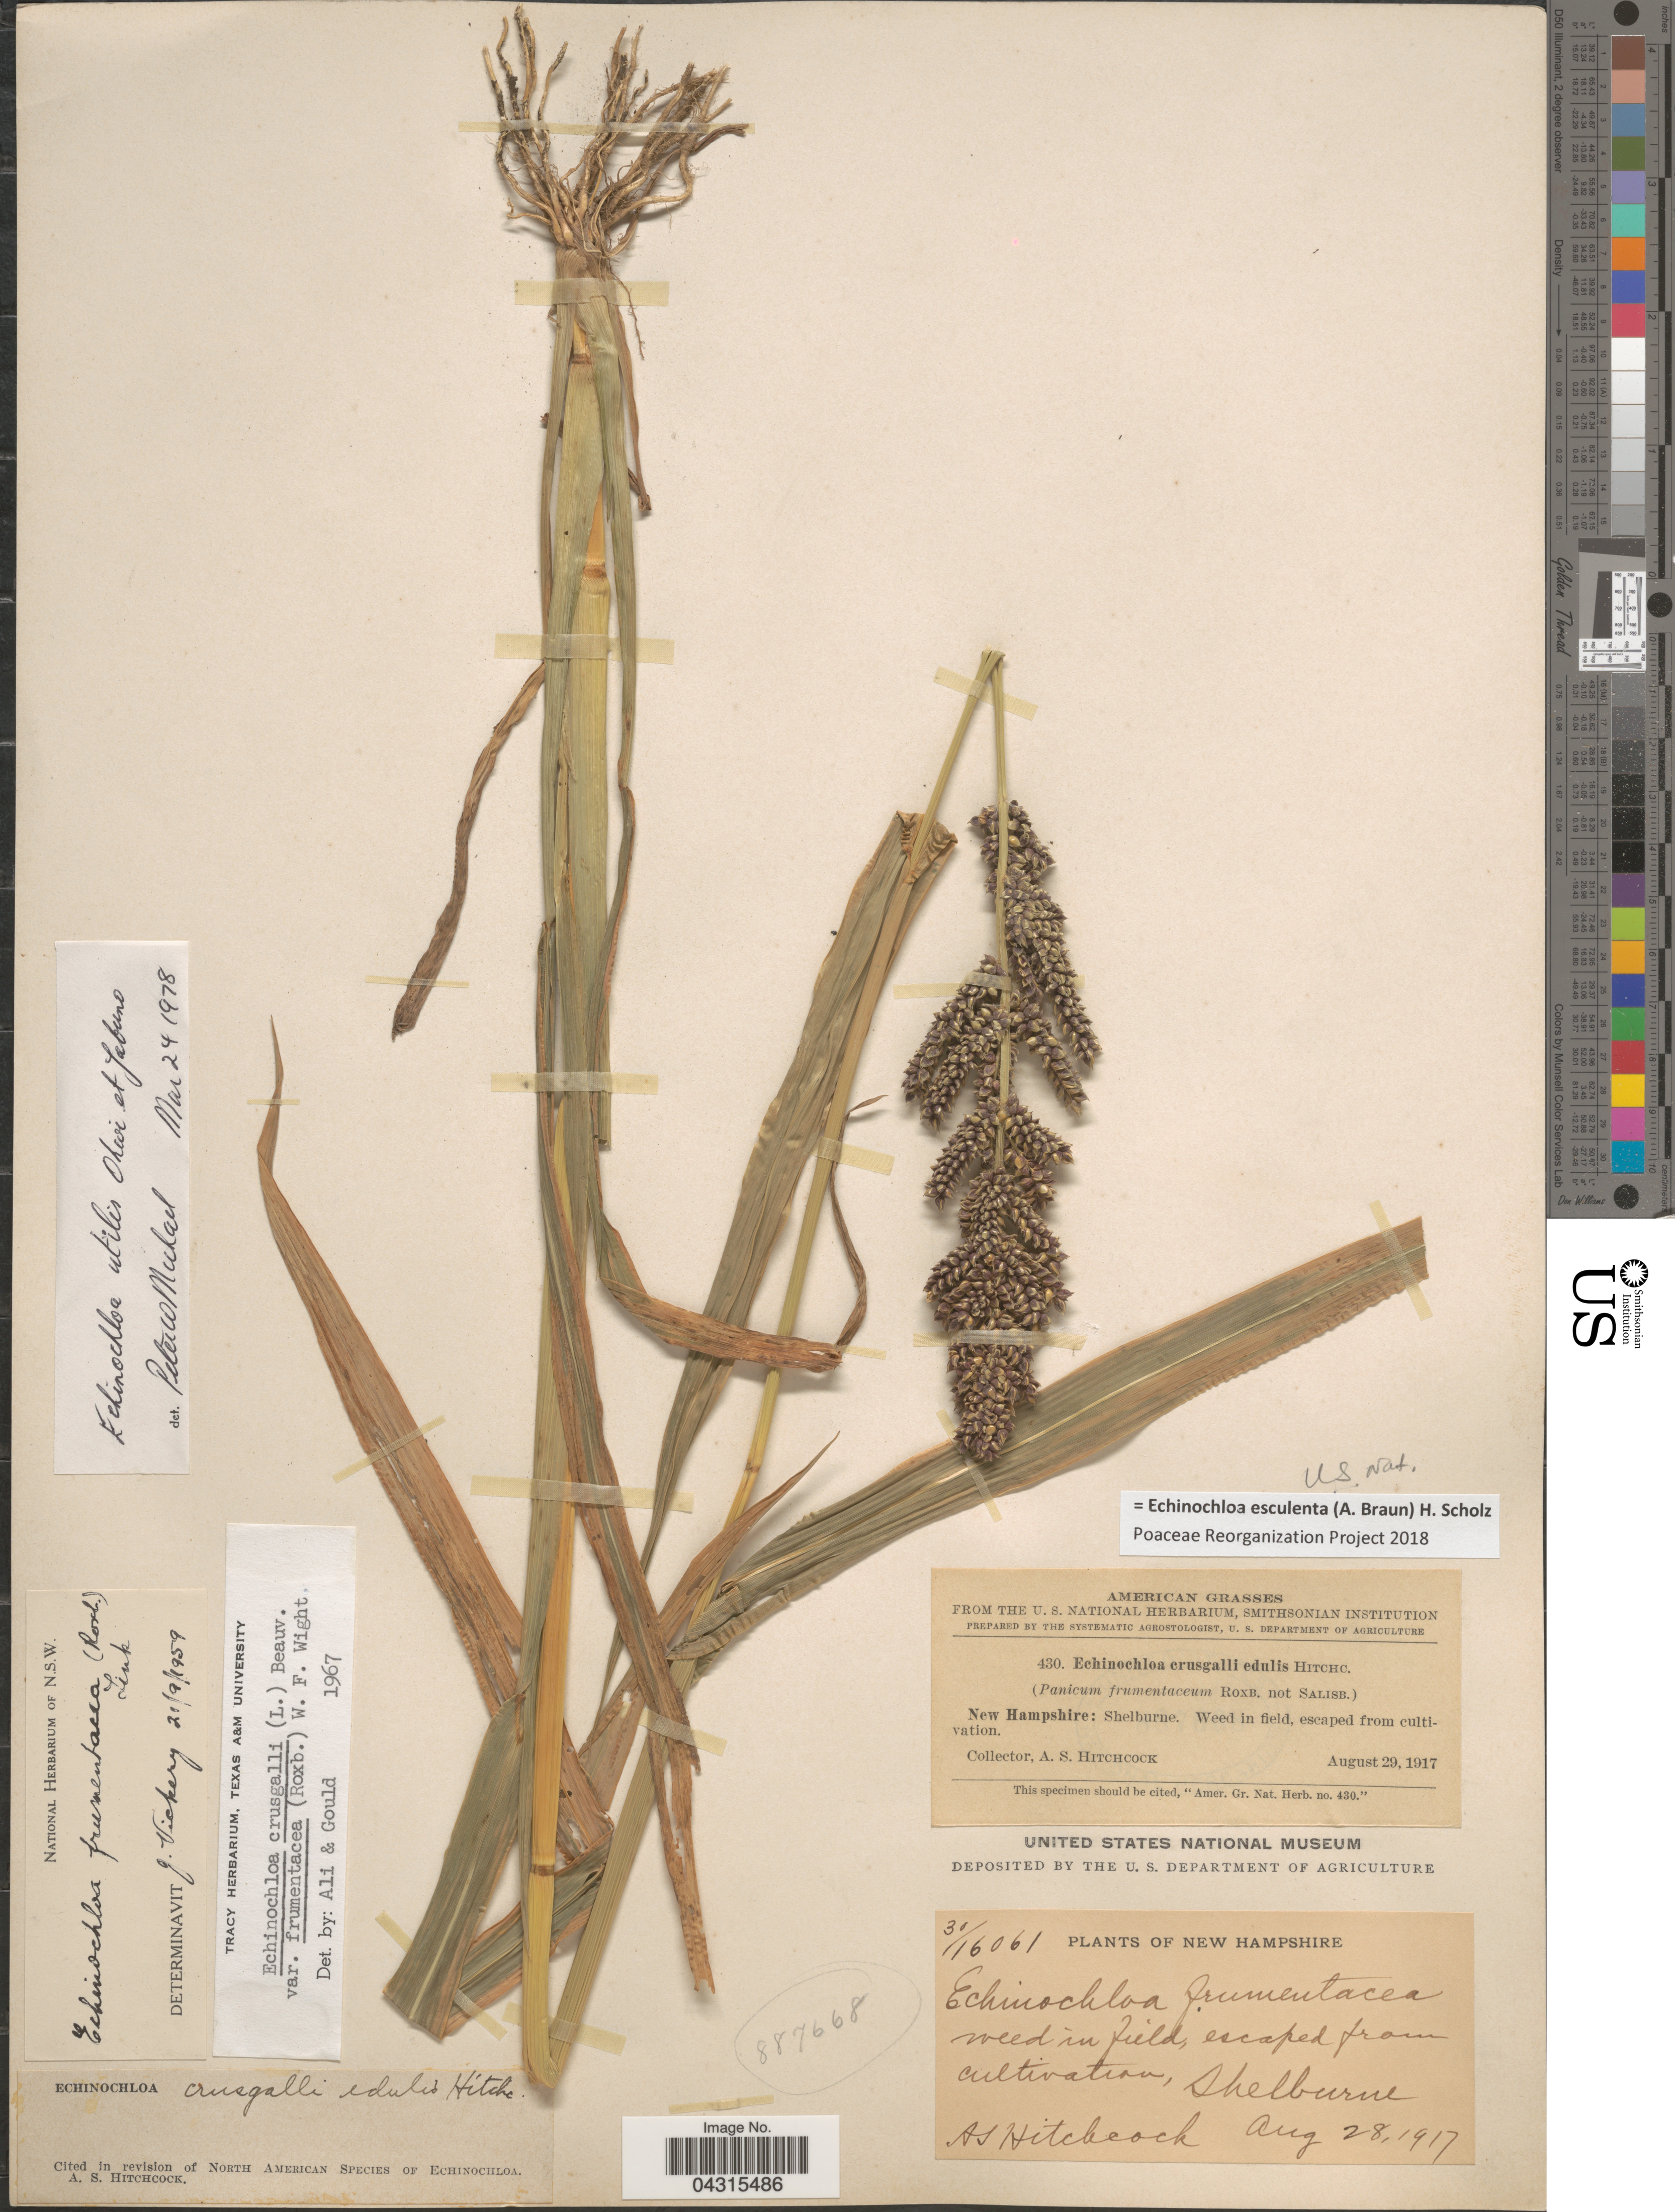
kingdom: Plantae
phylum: Tracheophyta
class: Liliopsida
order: Poales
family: Poaceae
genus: Echinochloa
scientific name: Echinochloa esculenta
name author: (A. Braun) H. Scholz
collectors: A. S. Hitchcock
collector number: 430/30/16061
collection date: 1917-08-28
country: United States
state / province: New Hampshire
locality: Shelburne.